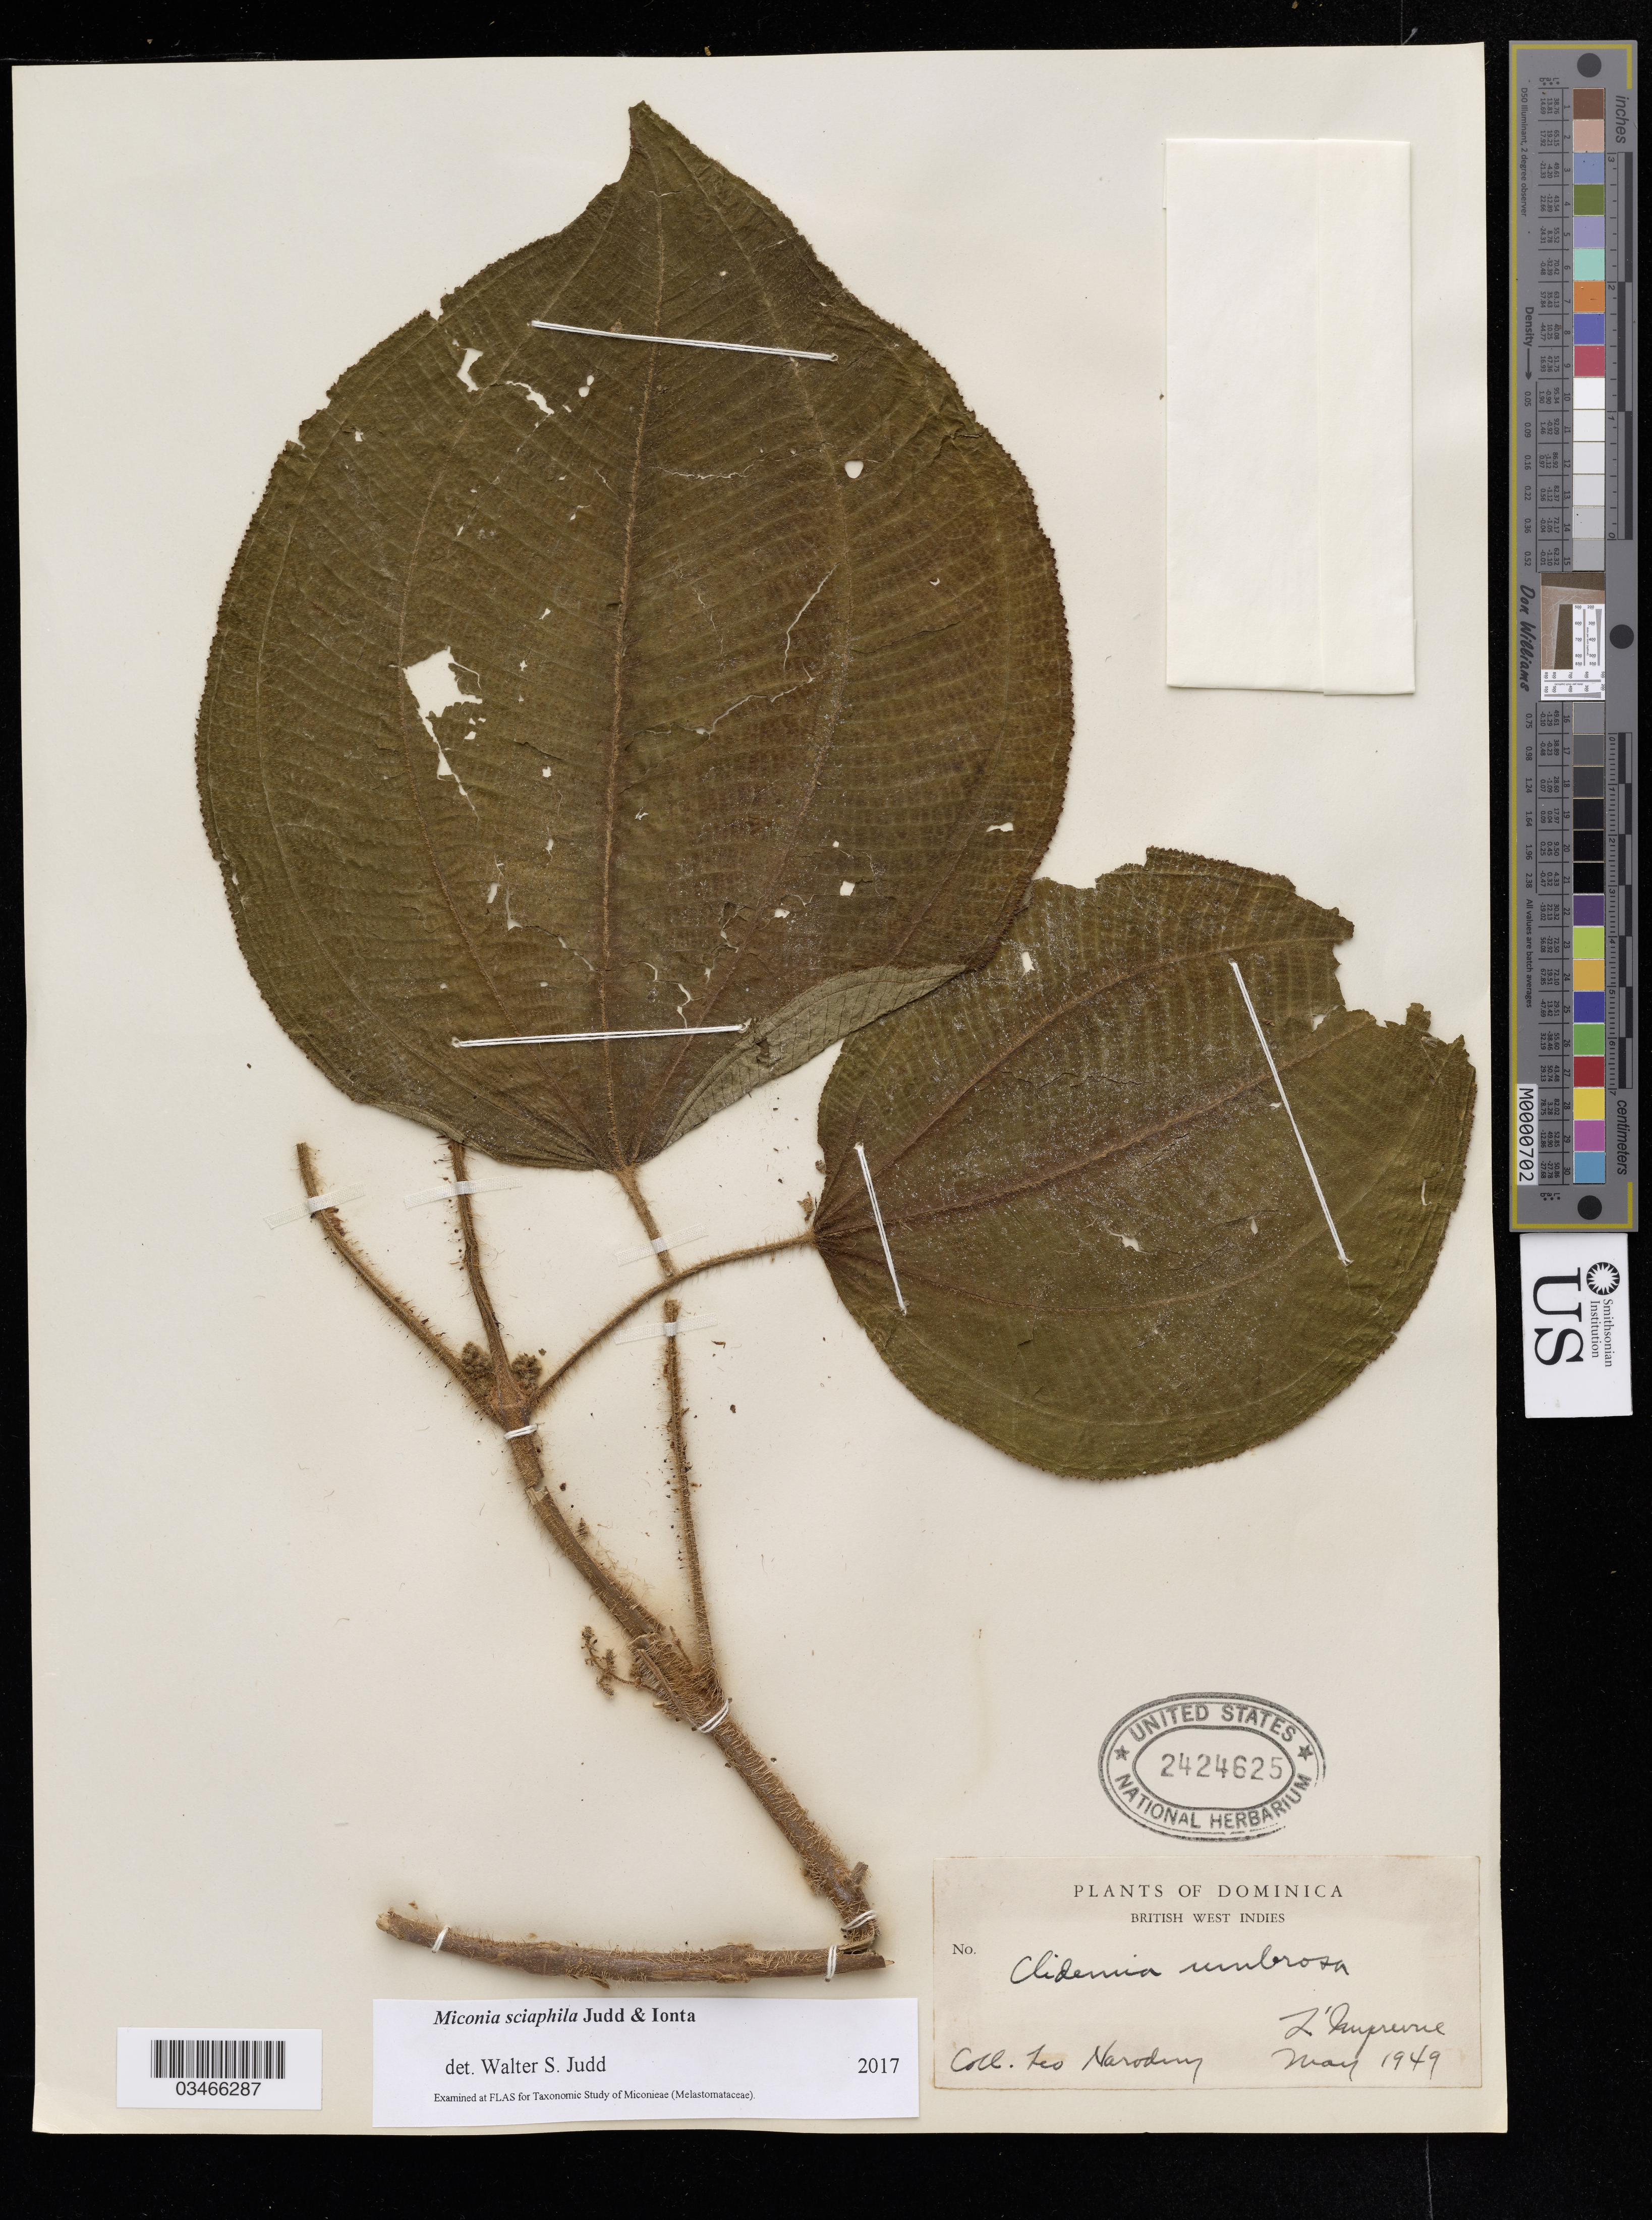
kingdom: Plantae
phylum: Tracheophyta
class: Magnoliopsida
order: Myrtales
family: Melastomataceae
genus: Miconia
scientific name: Miconia sciaphila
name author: Judd & Ionta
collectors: L. Narodny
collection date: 1949-05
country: Dominica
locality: British West Indies. L'Imprevue.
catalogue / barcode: US 2424625